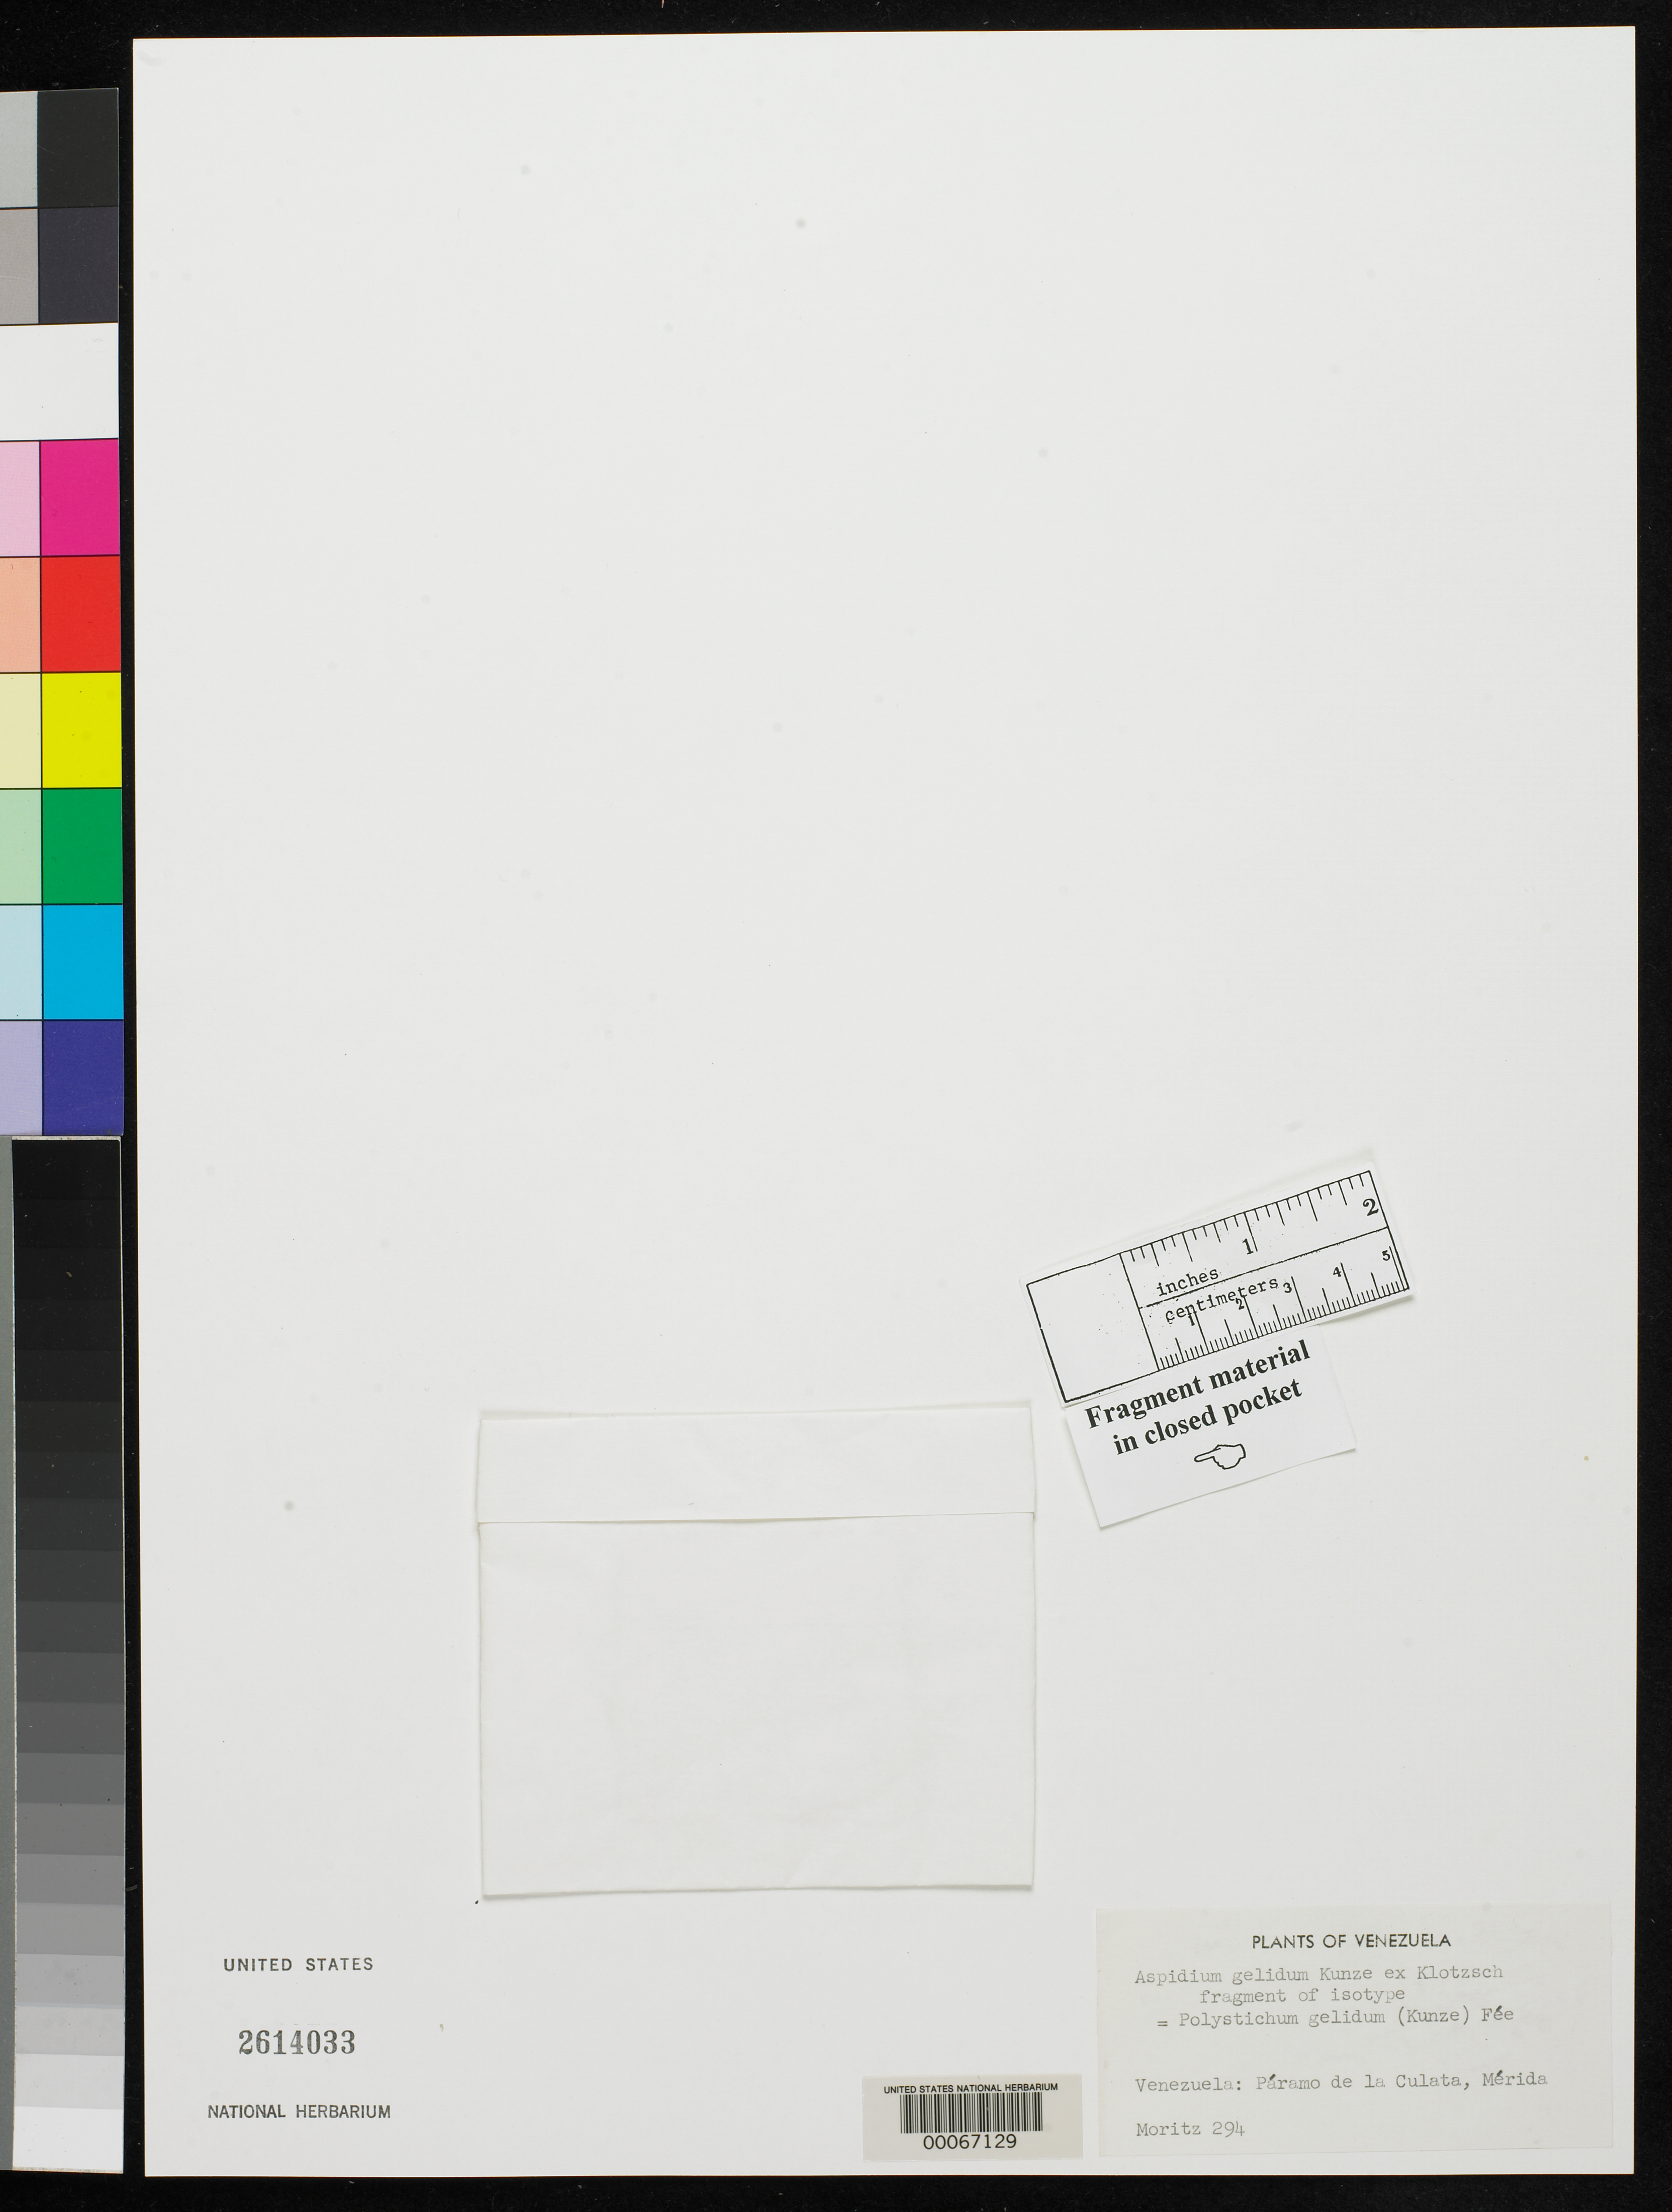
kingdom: Plantae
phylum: Tracheophyta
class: Polypodiopsida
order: Polypodiales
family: Tectariaceae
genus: Aspidium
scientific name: Aspidium gelidum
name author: Kunze ex Klotzsch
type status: Isotype Fragment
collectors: A. Moritz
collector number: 294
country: Venezuela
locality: Paramo de La Culata.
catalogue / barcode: US 2614033